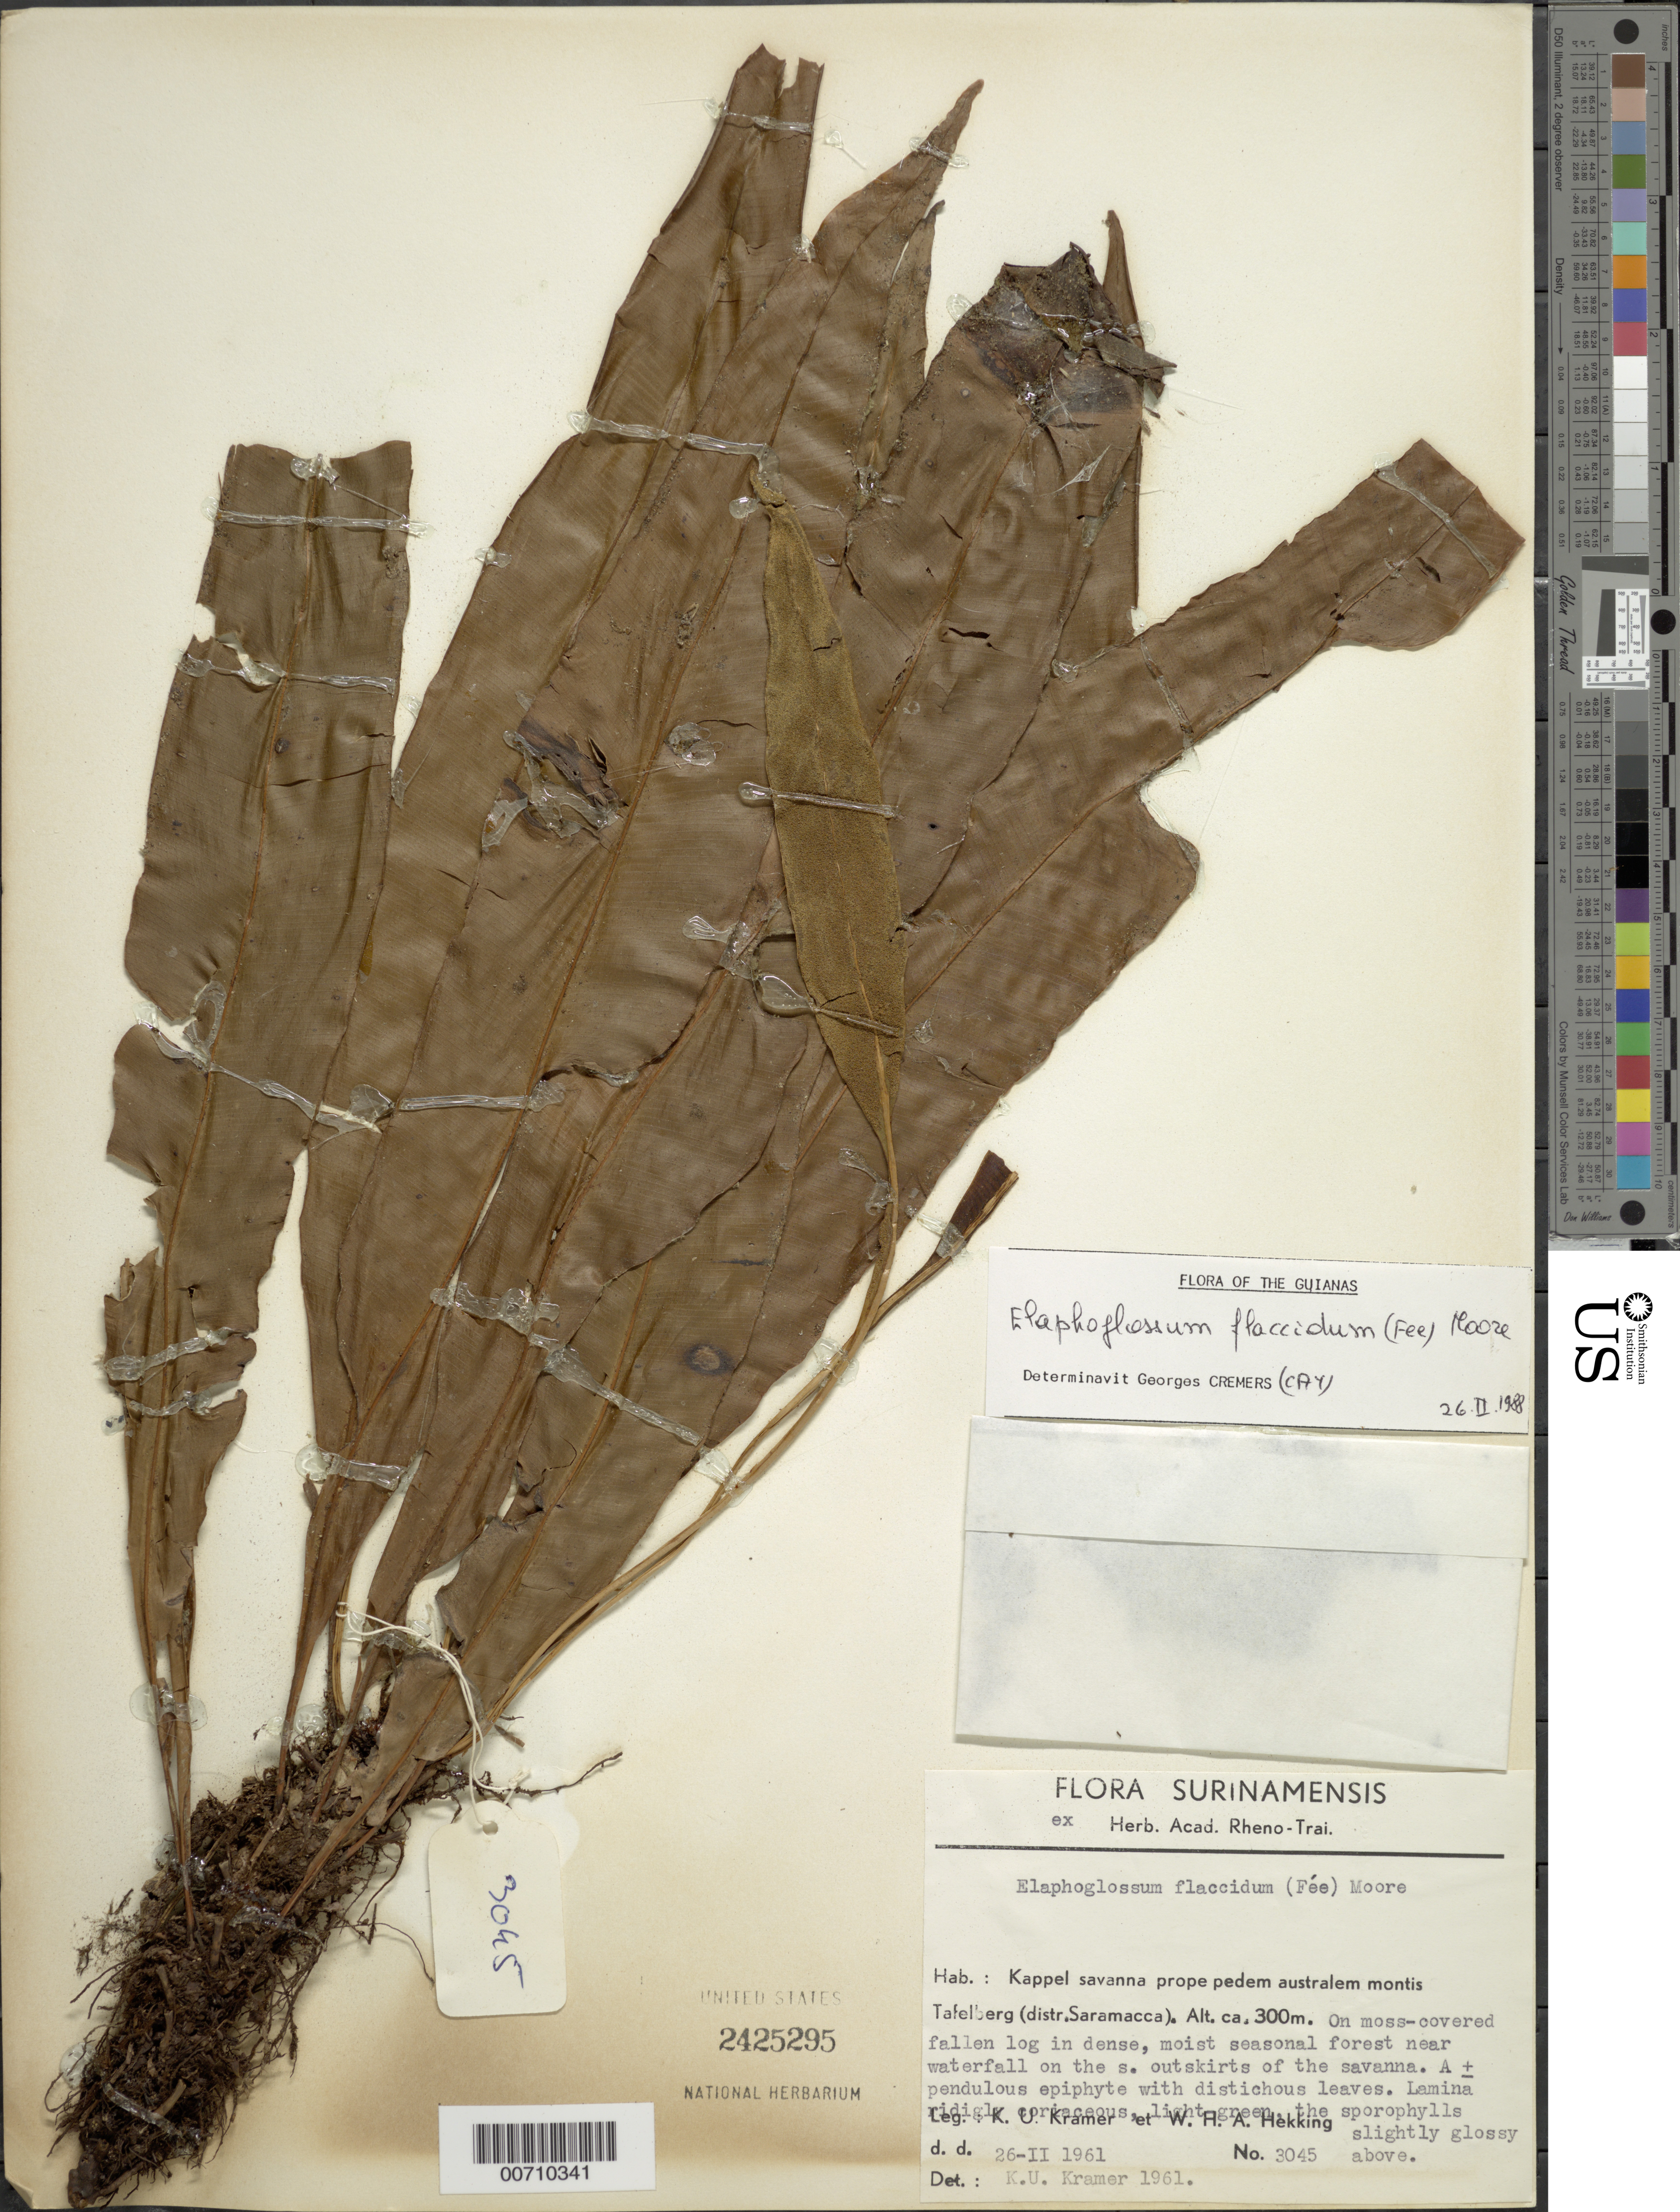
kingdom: Plantae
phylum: Tracheophyta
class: Polypodiopsida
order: Polypodiales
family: Dryopteridaceae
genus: Elaphoglossum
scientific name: Elaphoglossum flaccidum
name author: (Fée) T. Moore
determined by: Cremers, Georges A.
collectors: K. U. Kramer & W. H. A. Hekking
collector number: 3045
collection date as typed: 26-Feb-61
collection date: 1961-02-26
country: Suriname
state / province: Saramacca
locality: Kappelsavanna, 10 km S of Tafelberg, near south foot of the mountain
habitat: On moss-covered fallen log in dense, moist seasonal forest near waterfall on the s. outskirts of the savanna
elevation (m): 300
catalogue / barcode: US 2425295